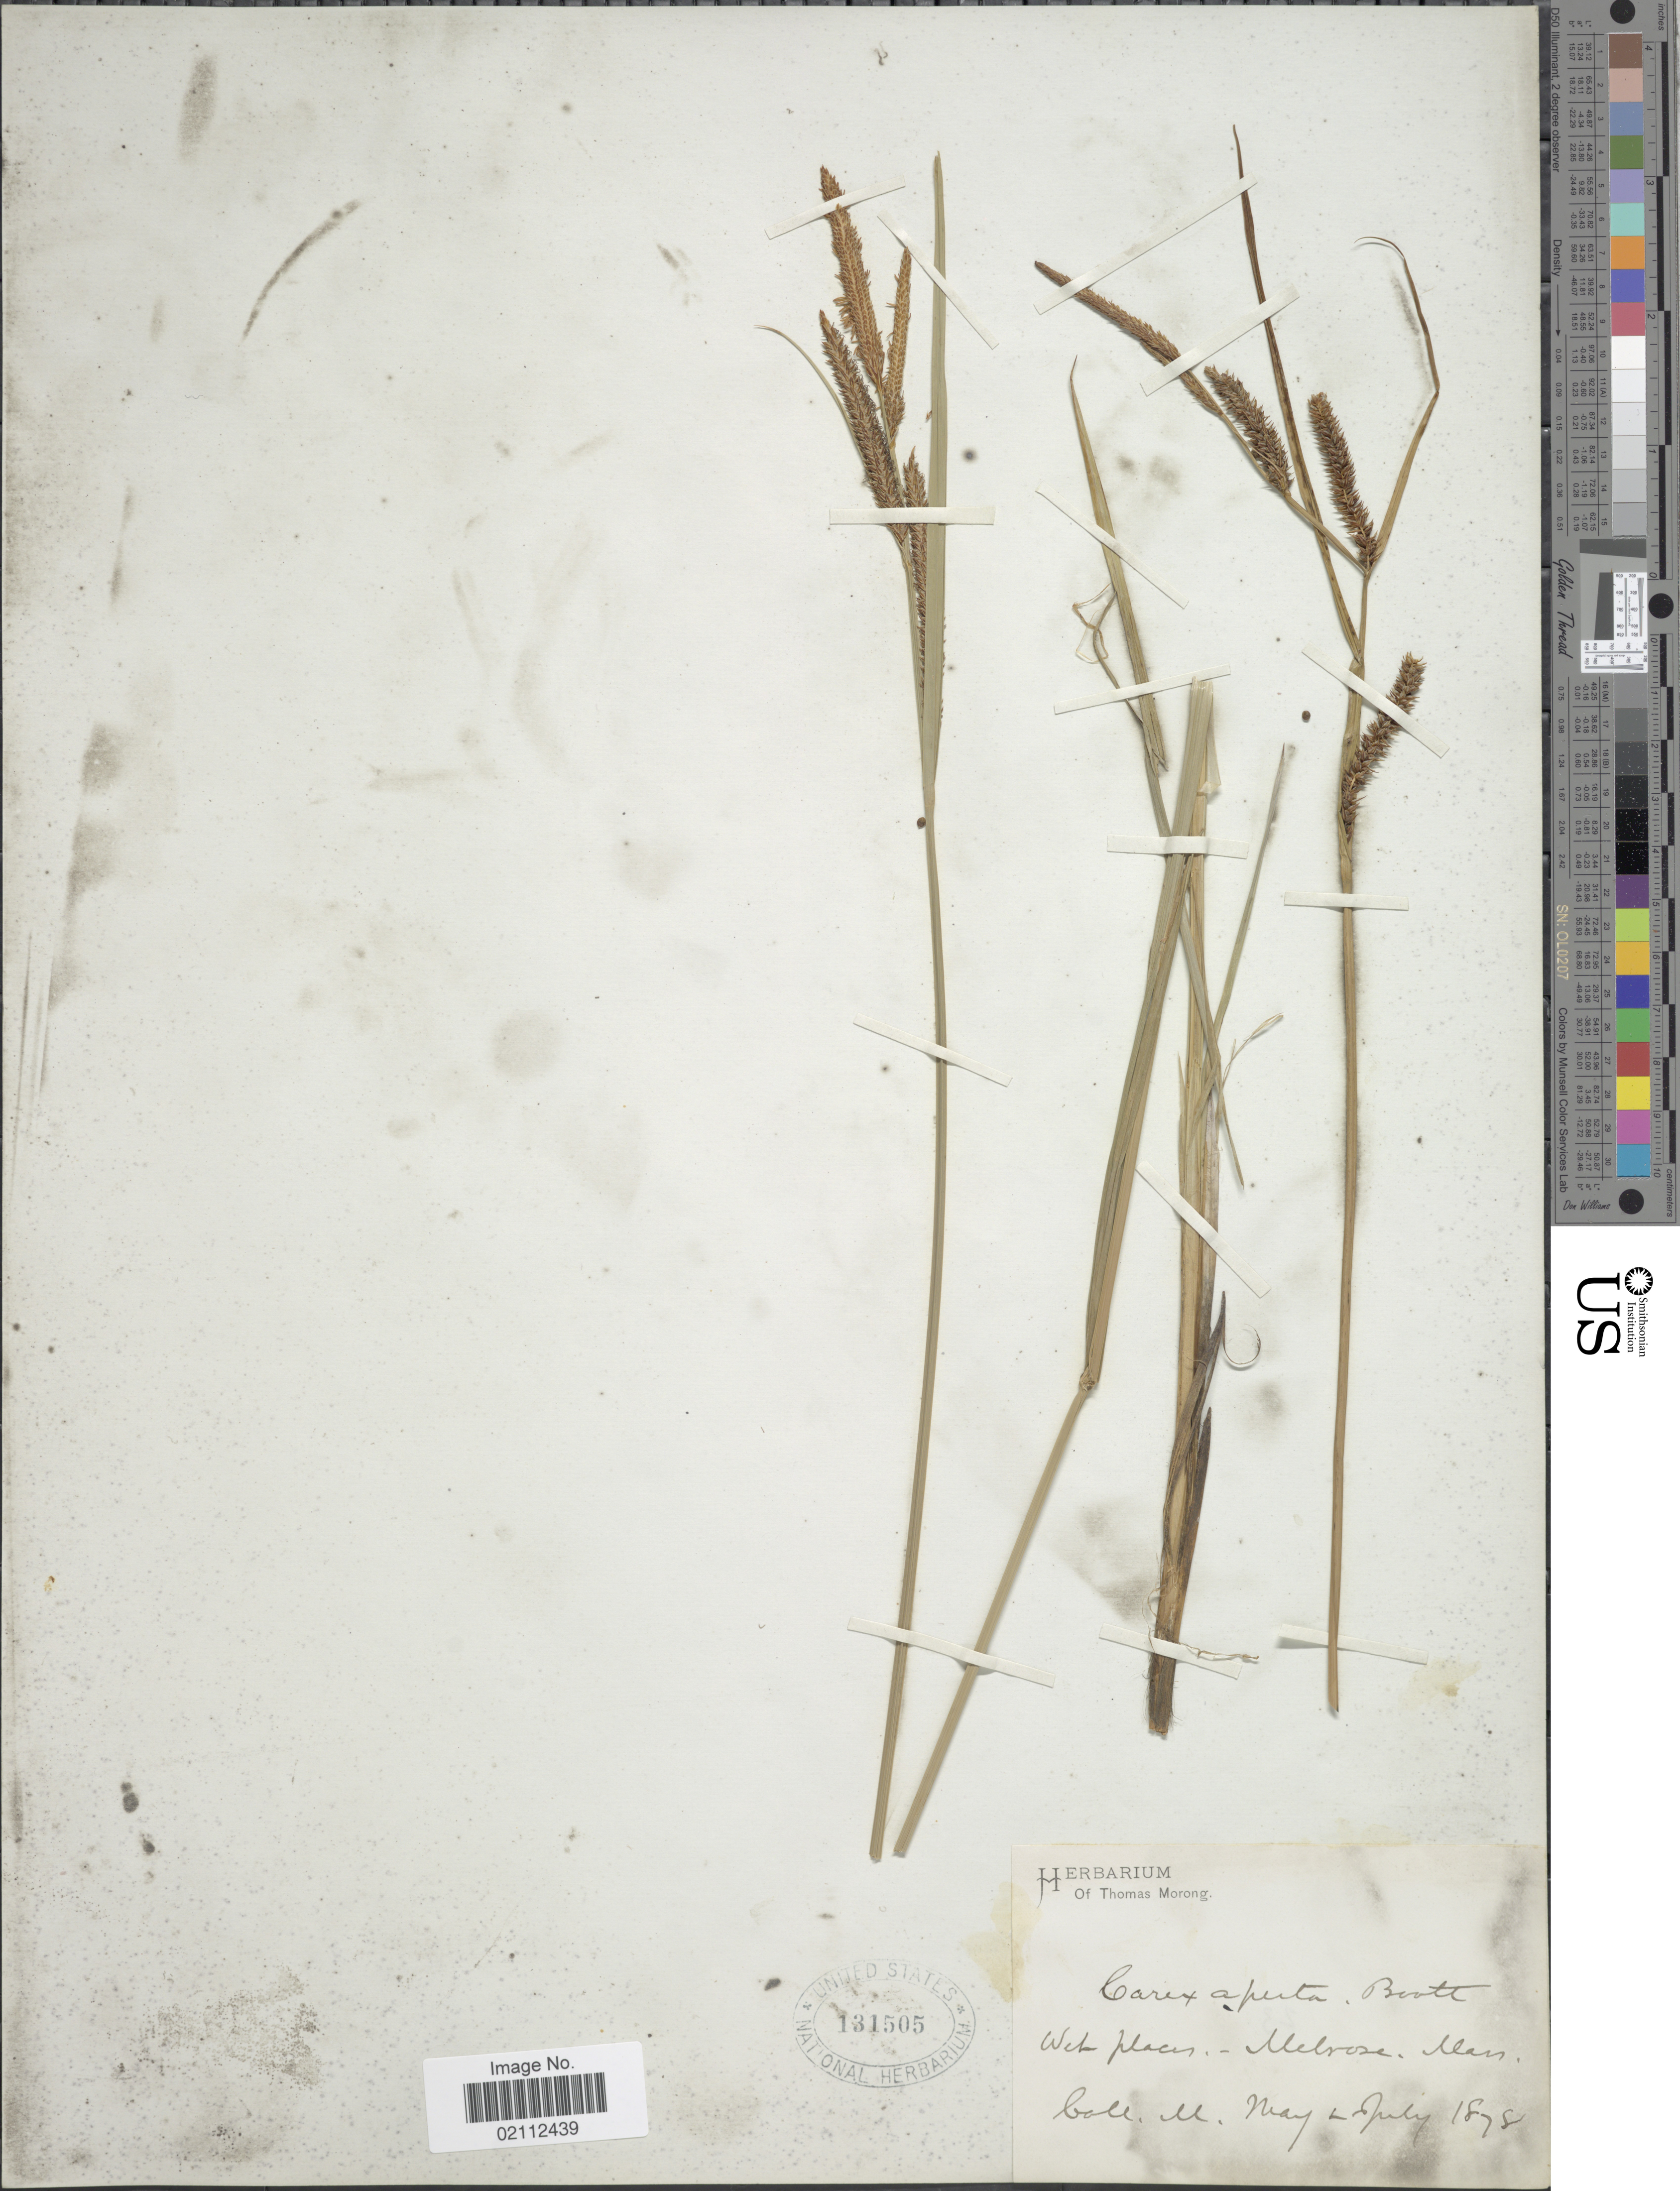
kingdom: Plantae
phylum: Tracheophyta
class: Liliopsida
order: Poales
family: Cyperaceae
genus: Carex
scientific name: Carex haydenii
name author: Dewey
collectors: ex Herb. T. Morong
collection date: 1878-05/1878-07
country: United States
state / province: Massachusetts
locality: Melrose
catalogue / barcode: US 131505